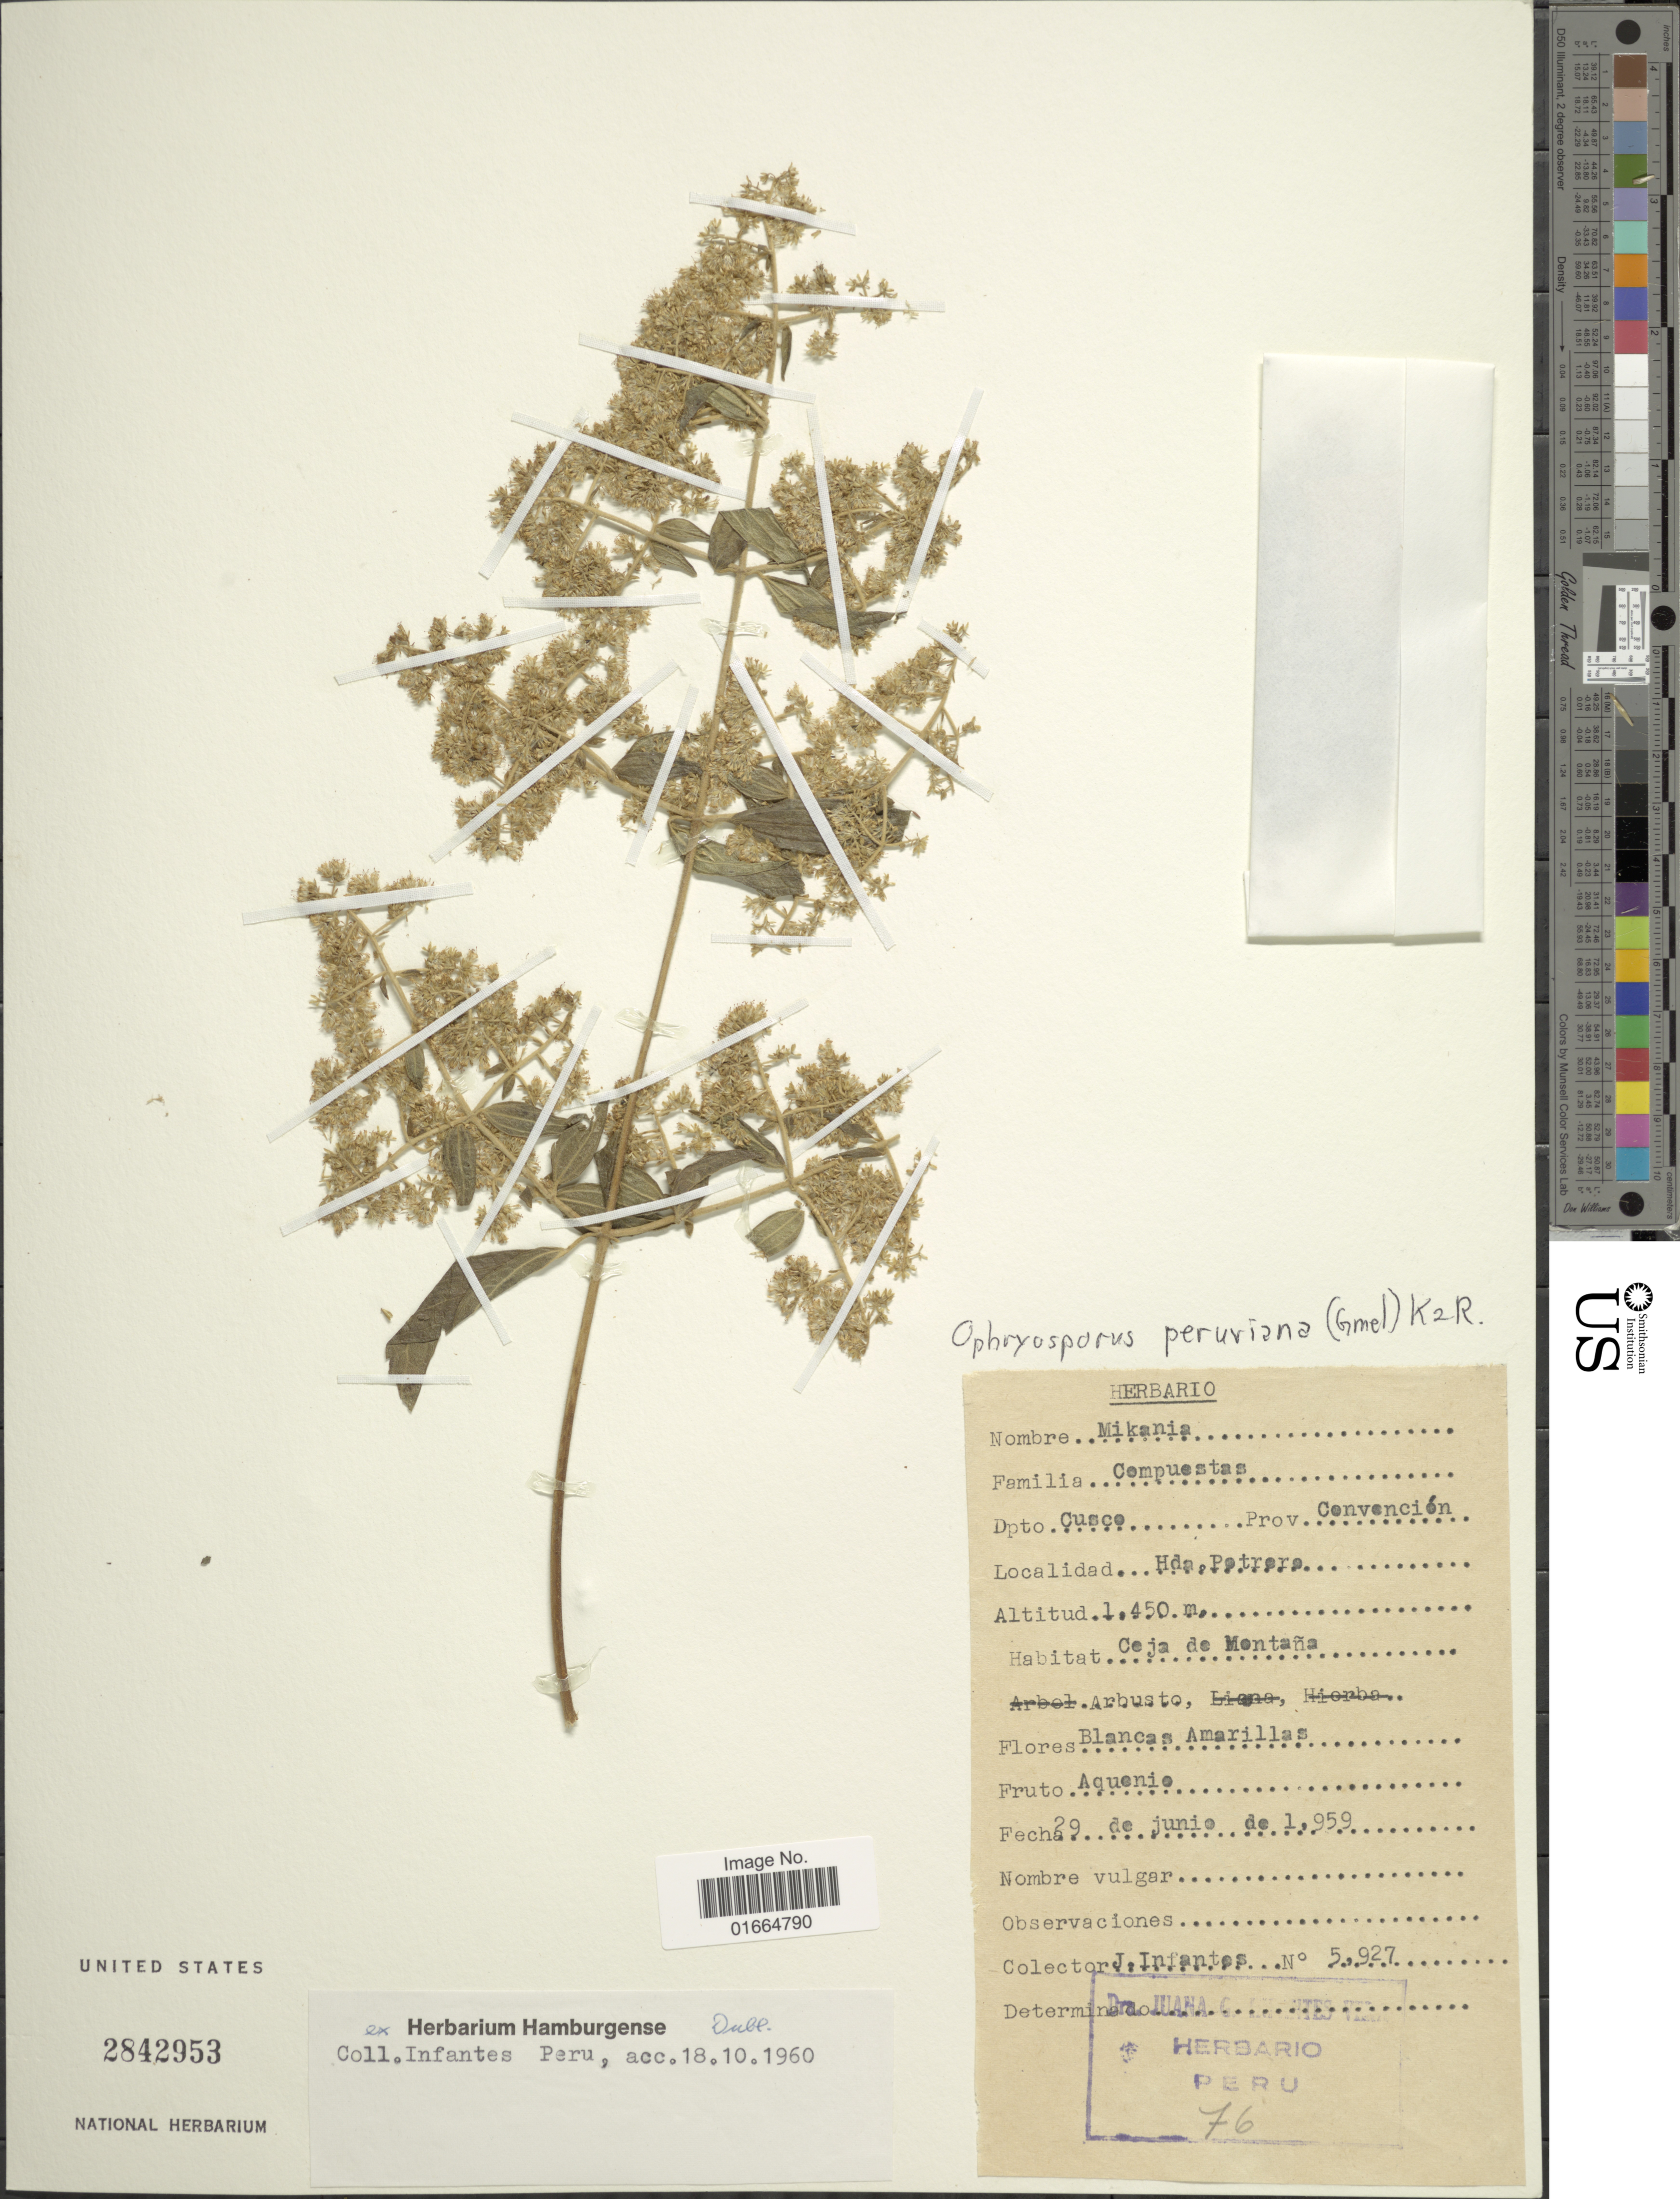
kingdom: Plantae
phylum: Tracheophyta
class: Magnoliopsida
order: Asterales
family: Asteraceae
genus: Ophryosporus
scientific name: Ophryosporus peruvianus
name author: (J.F. Gmel.) R.M. King & H. Rob.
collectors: J. Infantes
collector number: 5927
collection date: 1959-06-29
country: Peru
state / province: Cusco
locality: Dpto. Cusco. Prov. Convención. Hda. Potrero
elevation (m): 1450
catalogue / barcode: US 2842953